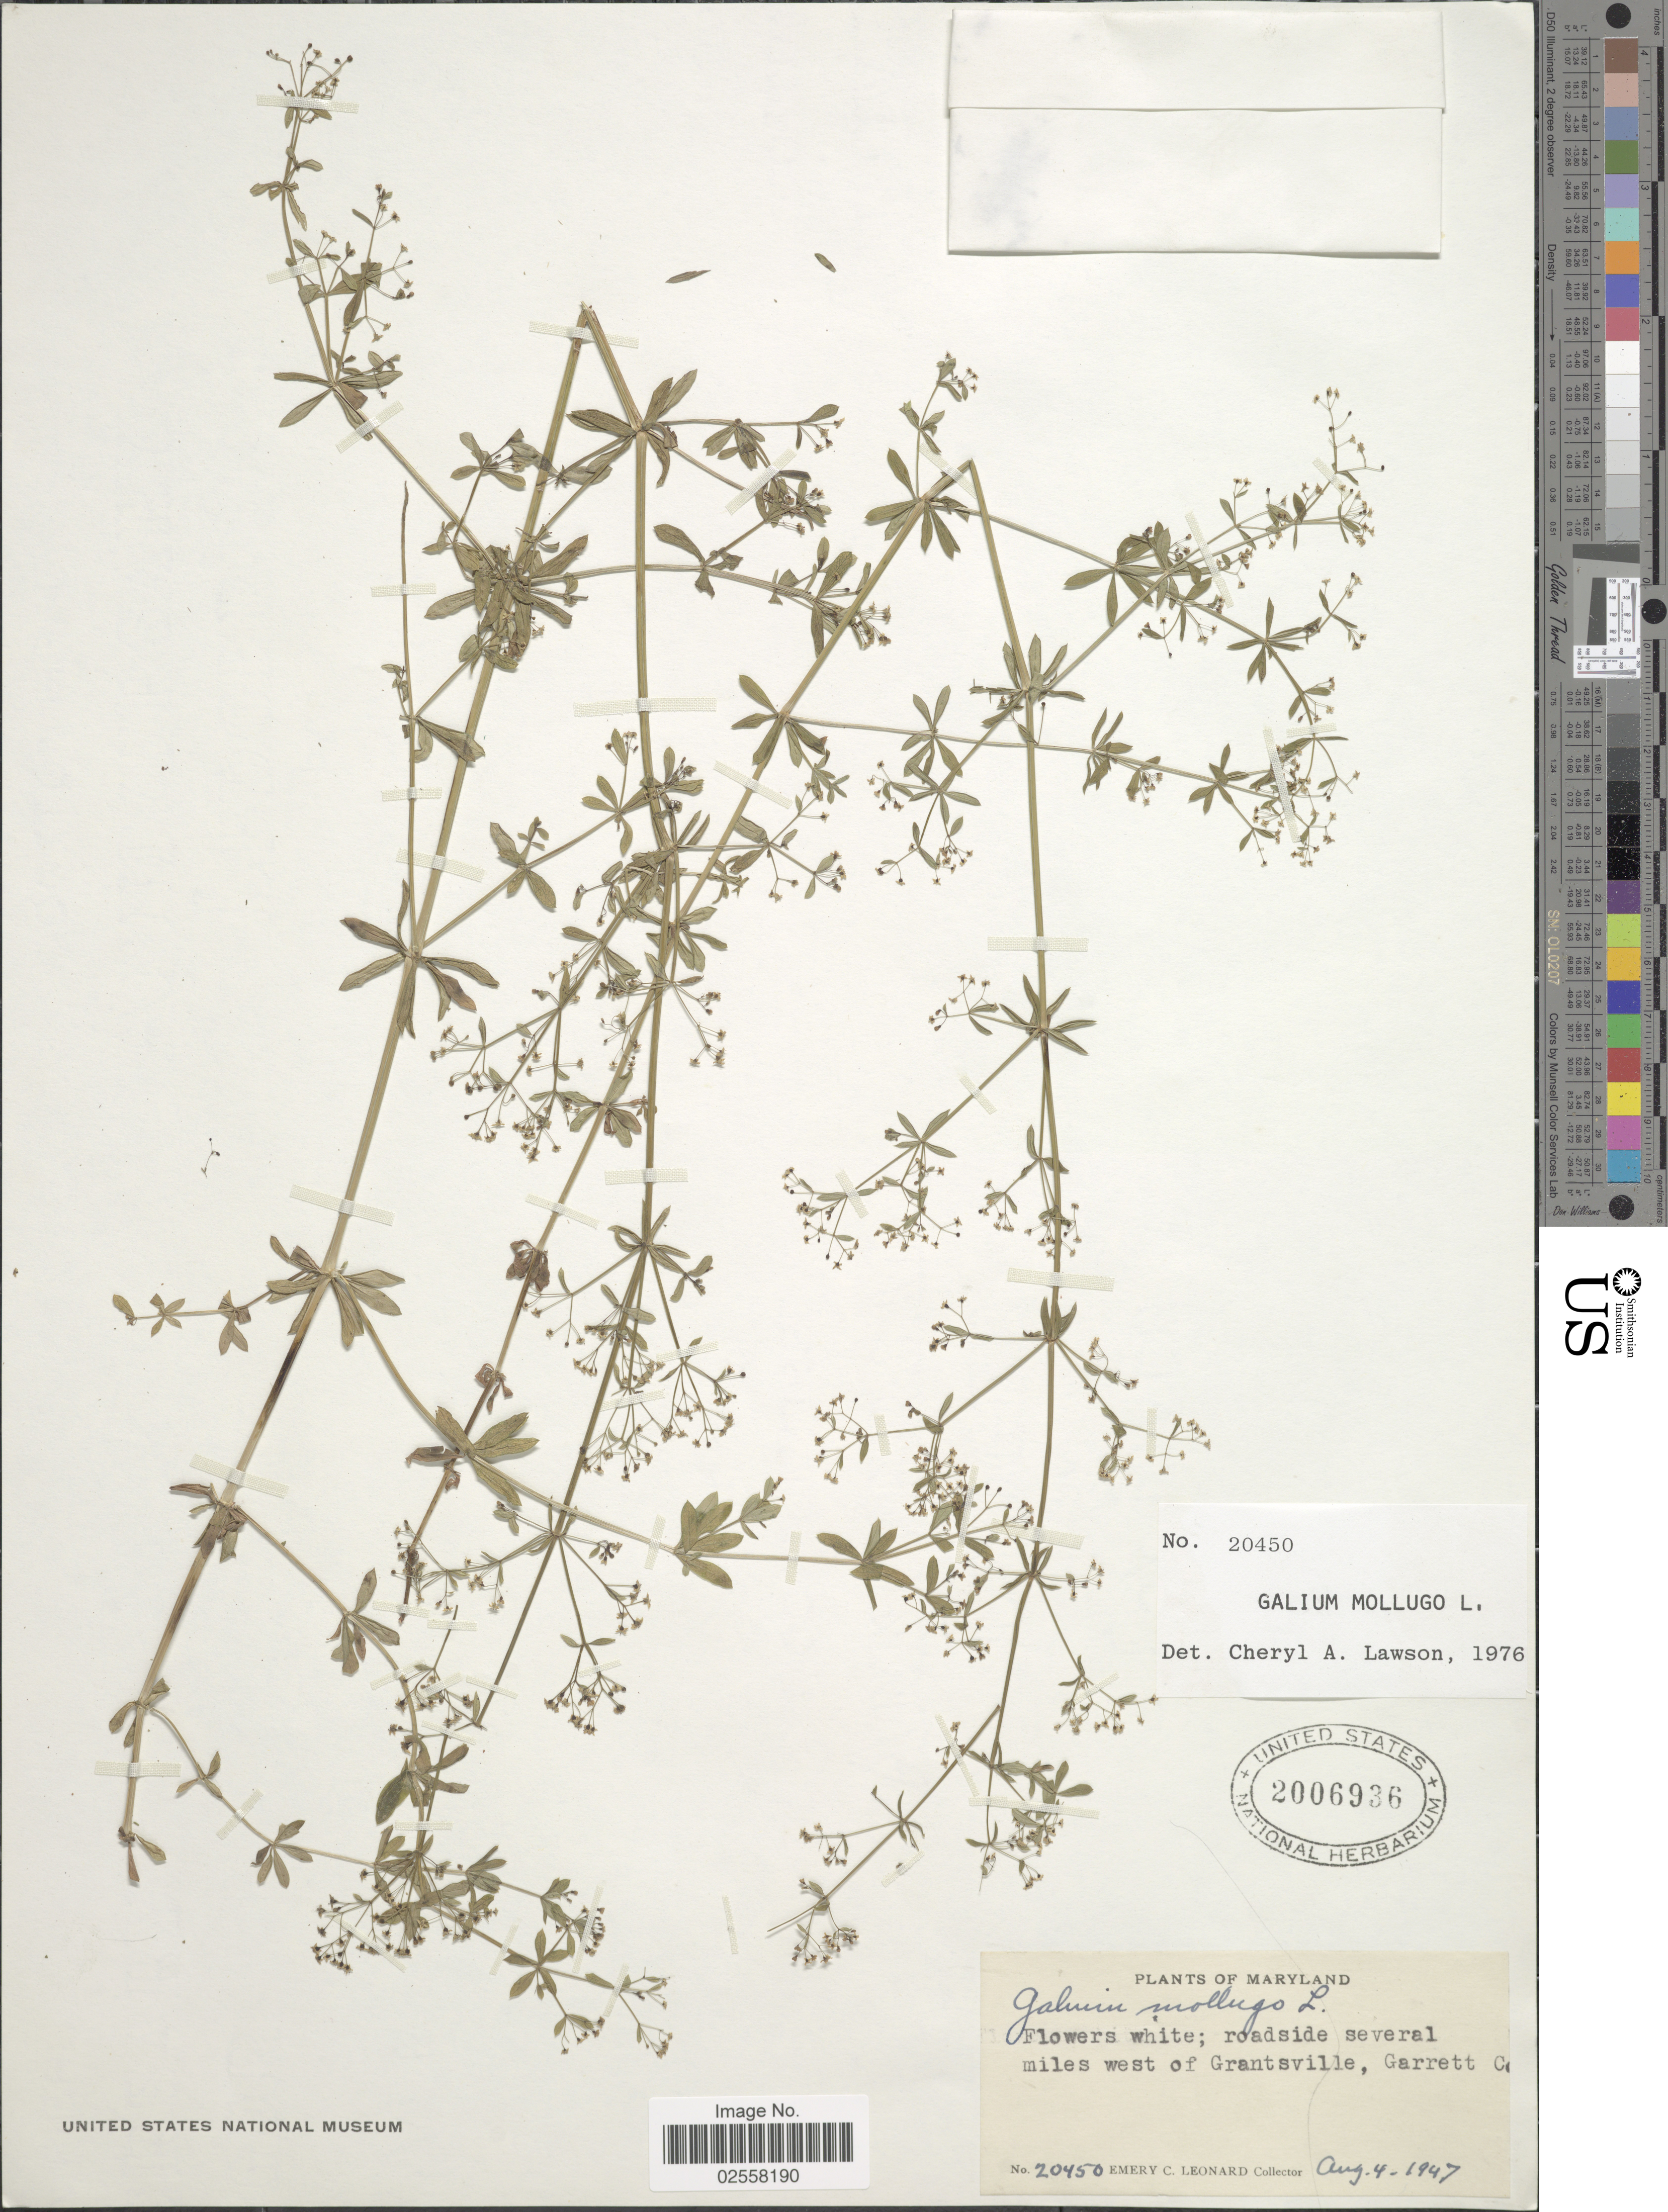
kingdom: Plantae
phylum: Tracheophyta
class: Magnoliopsida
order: Gentianales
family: Rubiaceae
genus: Galium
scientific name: Galium mollugo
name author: L.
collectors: E. C. Leonard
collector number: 20450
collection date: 1947-08-04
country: United States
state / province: Maryland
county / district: Garrett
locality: Roadside several miles west of Grantsville, Garrett Co.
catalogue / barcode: US 2006936